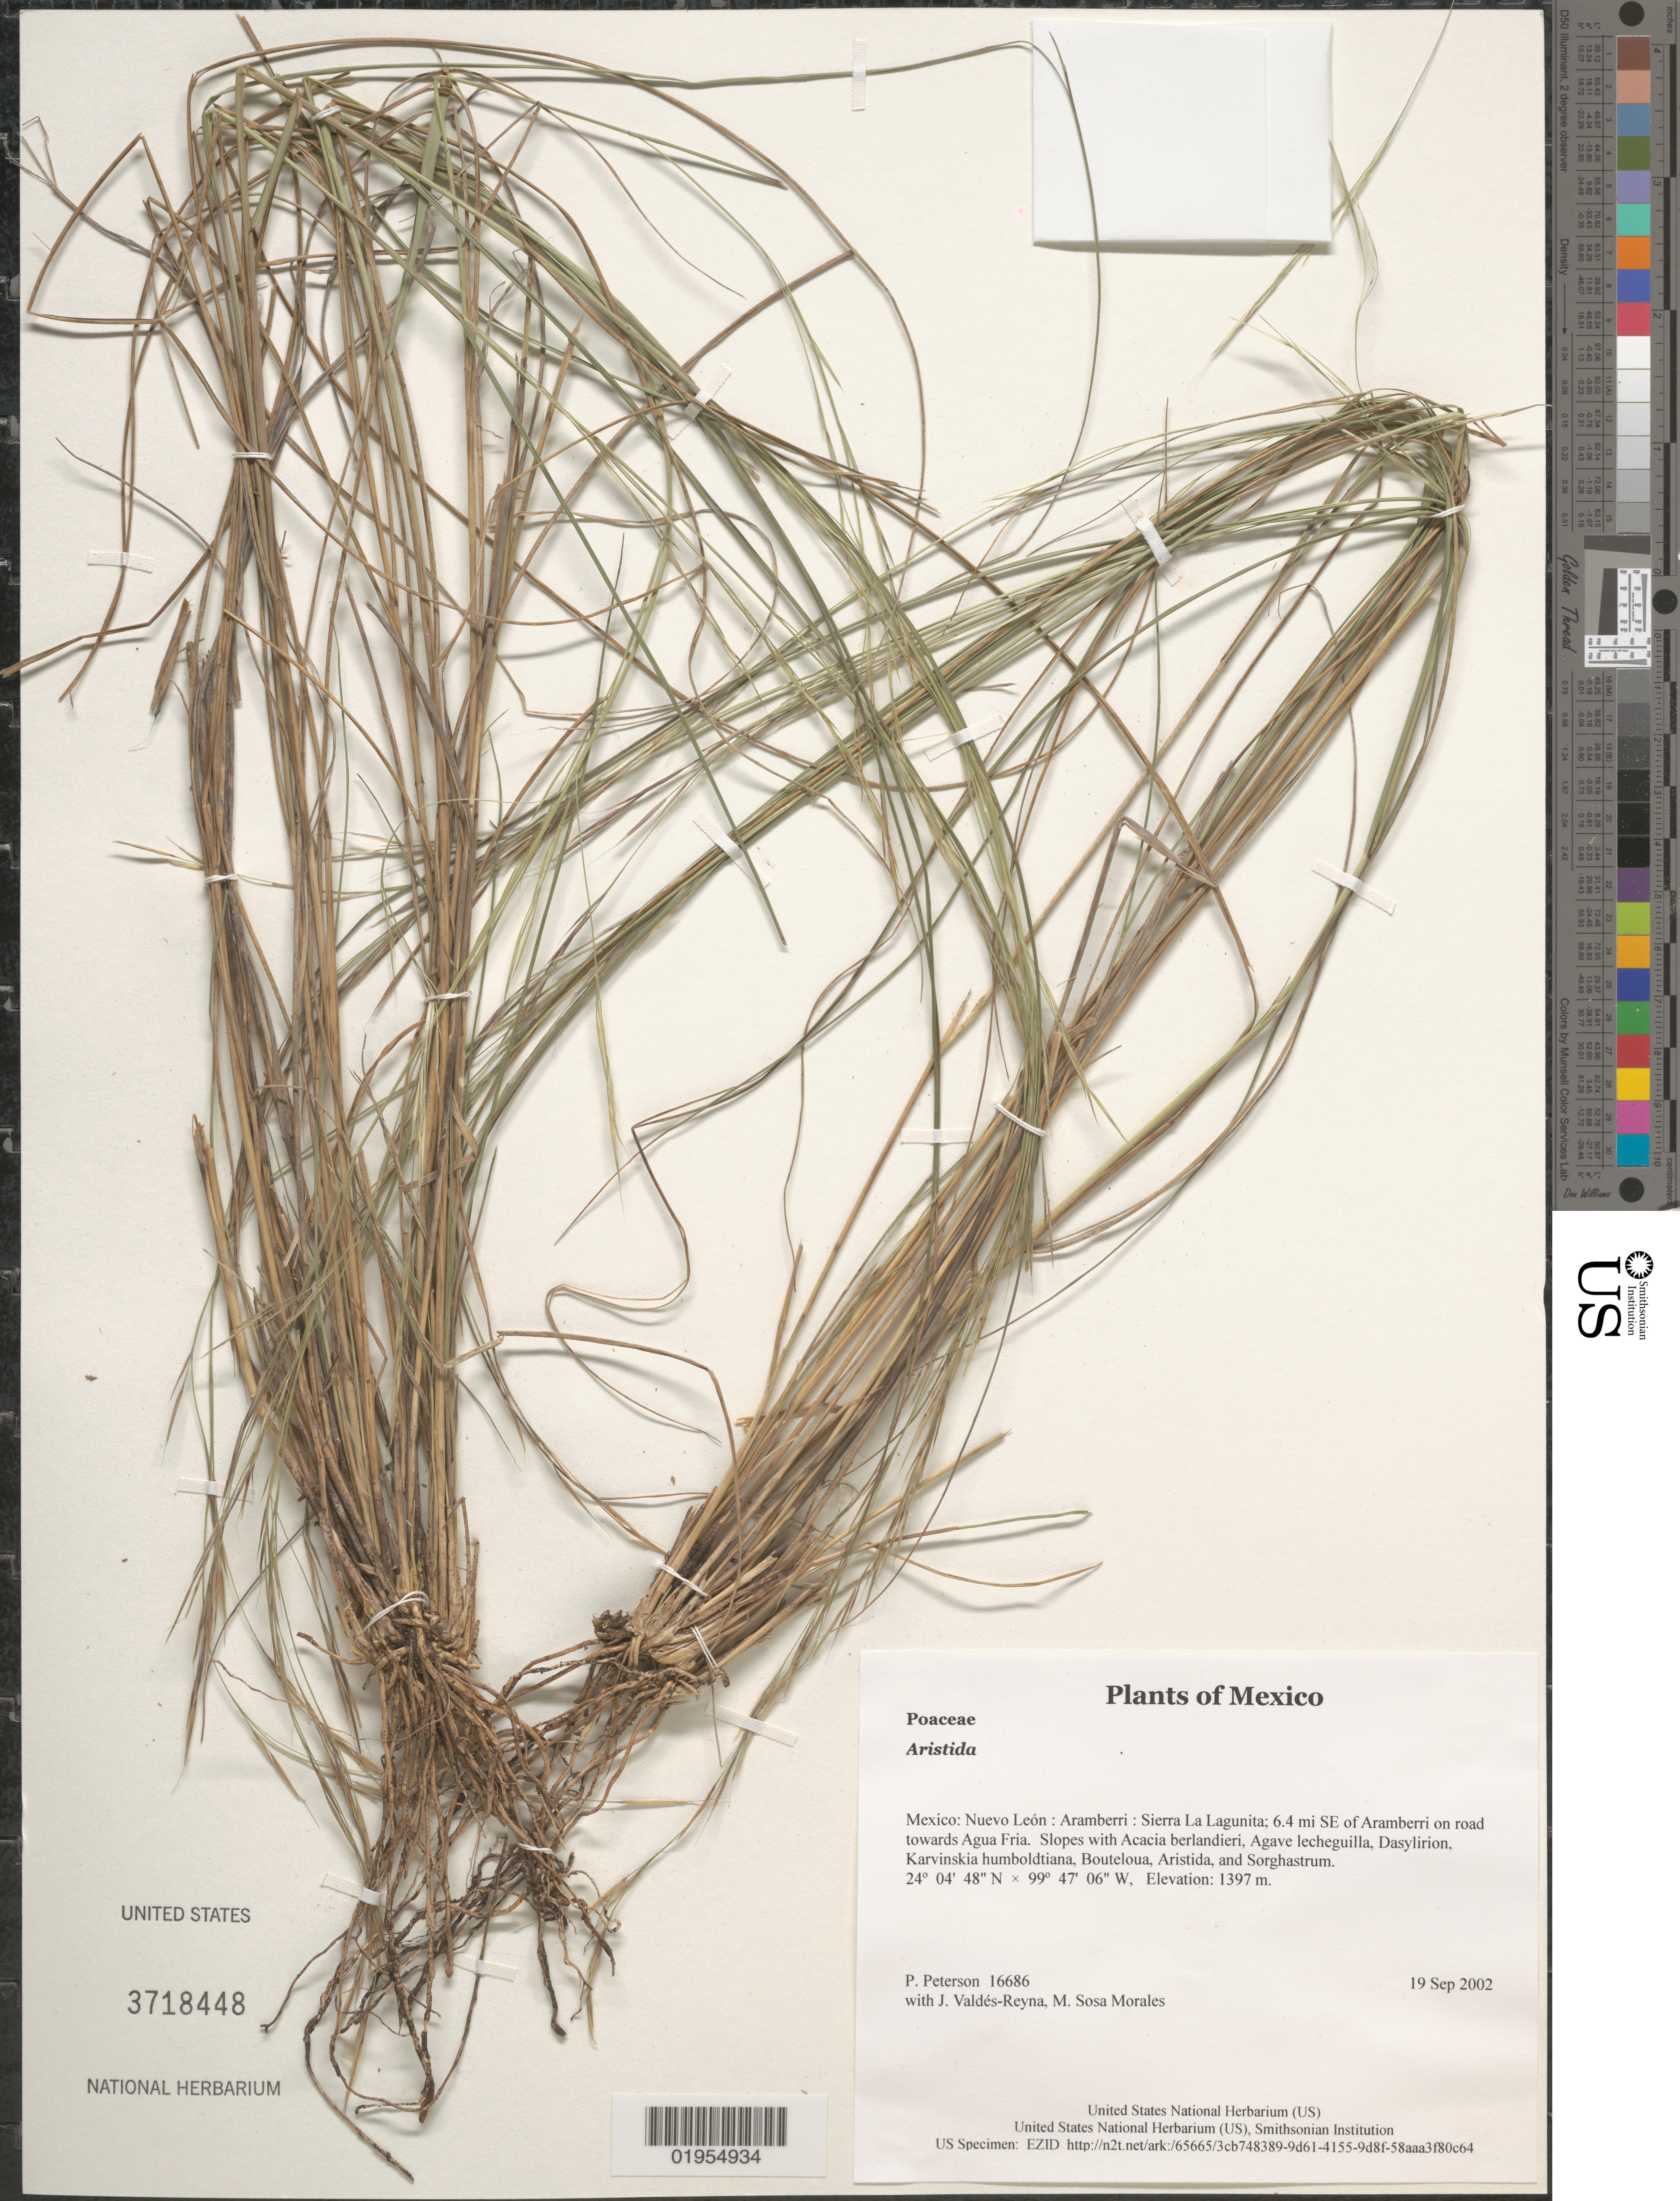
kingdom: Plantae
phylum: Tracheophyta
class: Liliopsida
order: Poales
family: Poaceae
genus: Aristida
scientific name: Aristida sp.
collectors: P. M. Peterson, J. Valdés-Reyna & M. Sosa Morales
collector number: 16686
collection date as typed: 19 Sep 2002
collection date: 2002-09-19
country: Mexico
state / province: Nuevo León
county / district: Aramberri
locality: Sierra La Lagunita; 6.4 mi SE of Aramberri on road towards Agua Fria. Slopes with Acacia berlandieri, Agave lecheguilla, Dasylirion, Karvinskia humboldtiana, Bouteloua, Aristida, and Sorghastrum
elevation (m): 1397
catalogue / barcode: US 3718448